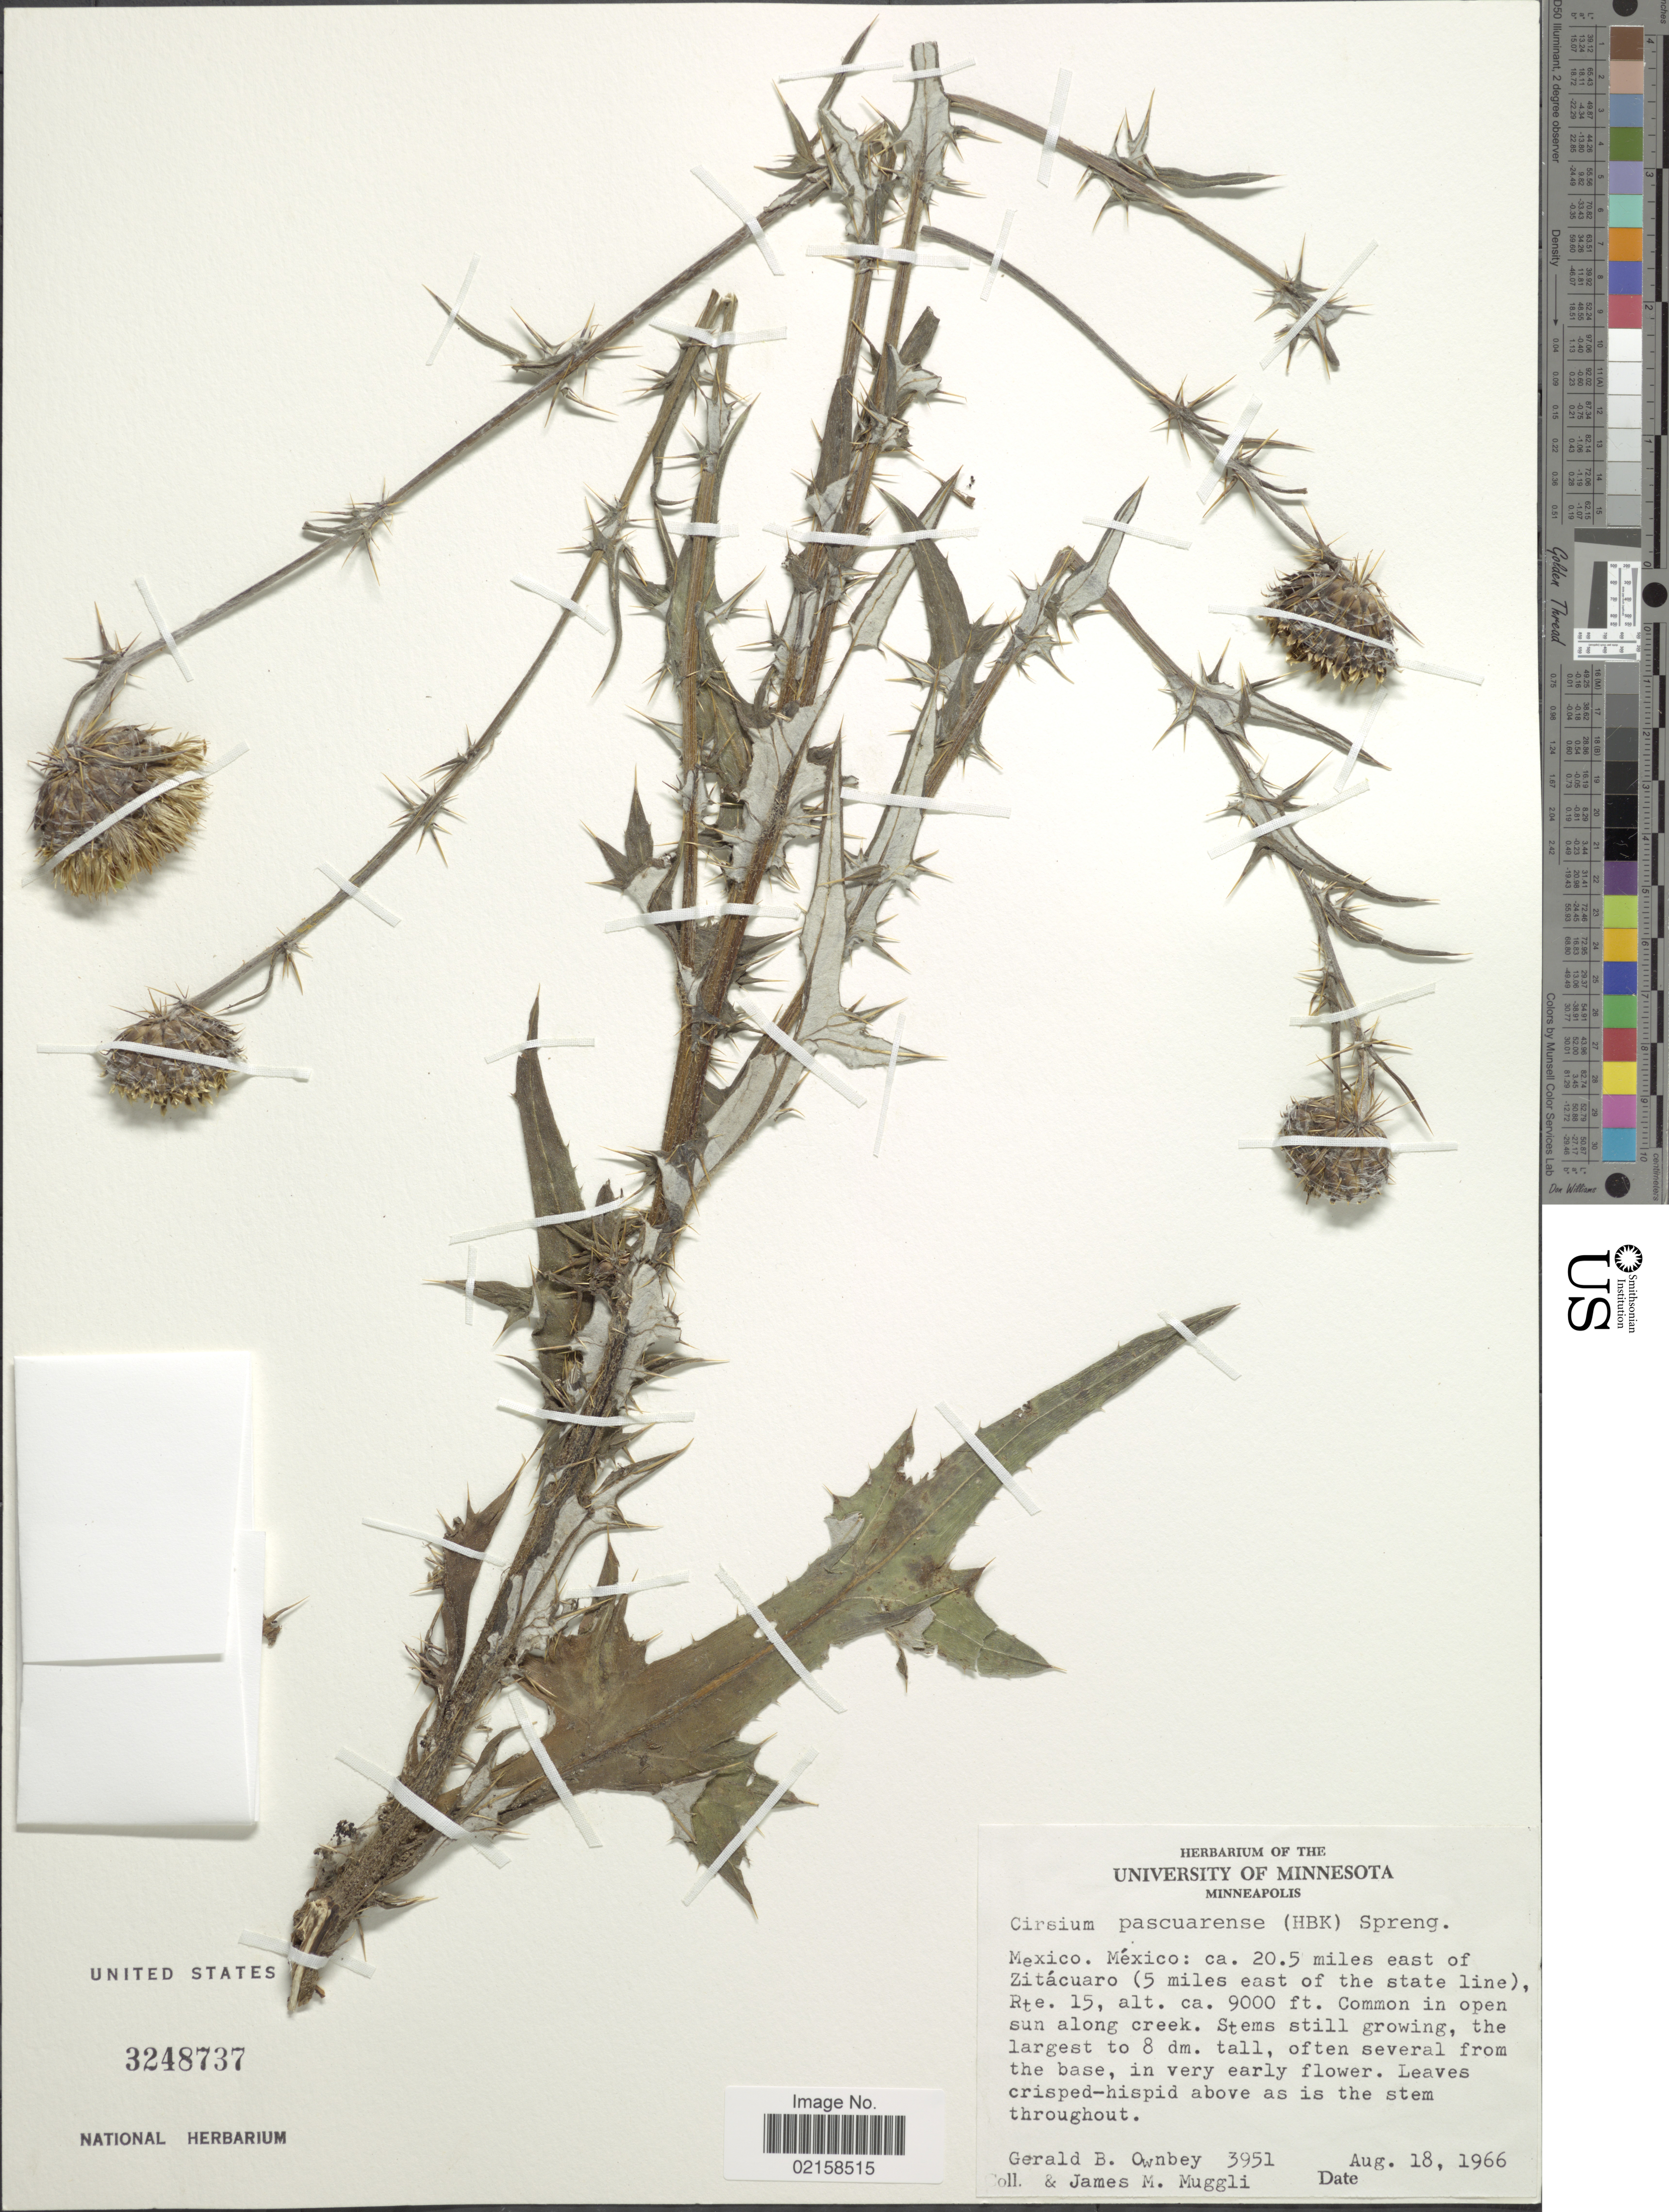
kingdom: Plantae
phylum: Tracheophyta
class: Magnoliopsida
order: Asterales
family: Asteraceae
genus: Cirsium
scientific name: Cirsium pascuarense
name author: (Kunth) Spreng.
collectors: G. B. Ownbey & J. Muggli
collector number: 3951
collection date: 1966-08-18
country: Mexico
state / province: México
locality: Ca. 20.5 miles east of Zitacuaro (5 miles east of the state line) Rte. 15, common in open sun along creek.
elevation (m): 2743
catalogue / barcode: US 3248737